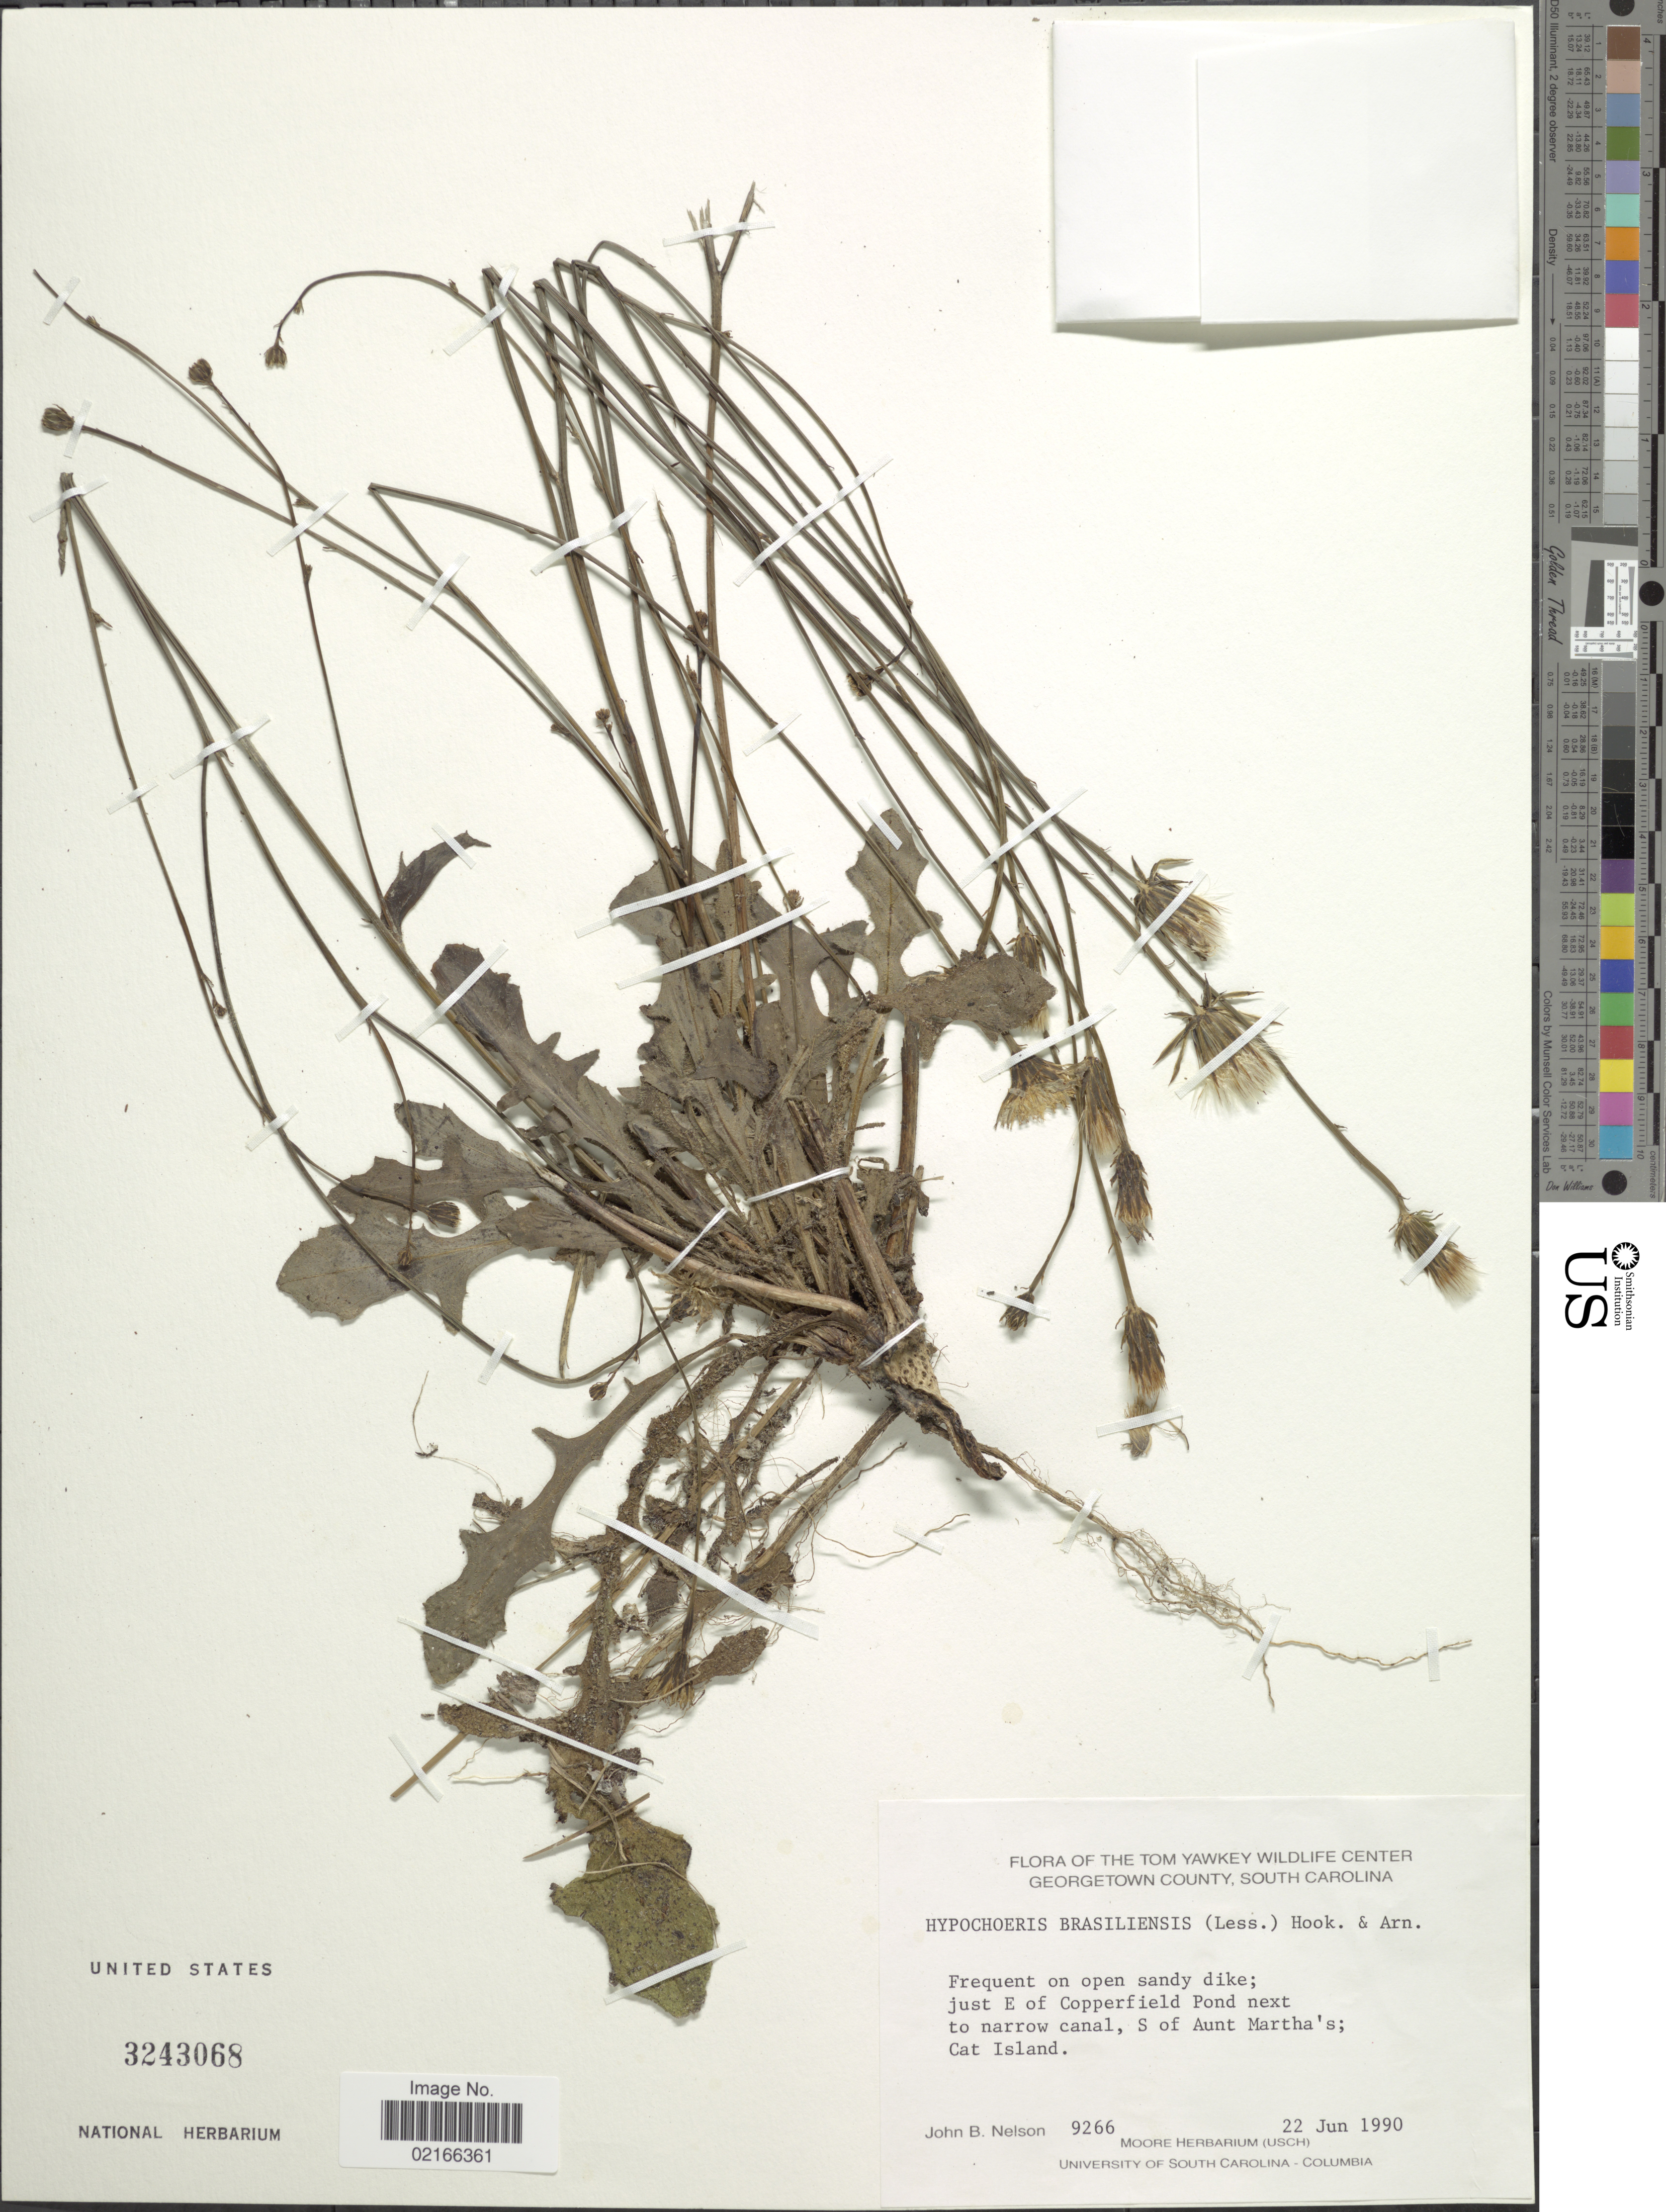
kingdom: Plantae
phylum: Tracheophyta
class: Magnoliopsida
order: Asterales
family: Asteraceae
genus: Hypochaeris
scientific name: Hypochaeris brasiliensis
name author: (Less.) Griseb.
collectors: J. B. Nelson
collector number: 9266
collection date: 1990-06-22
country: United States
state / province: South Carolina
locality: Tom Yawkey Wildlife Center. Georgetown County. just E of Copperfield Pond next to narrow canal, S of Aunt Martha's; Cat Island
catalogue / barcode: US 3243068